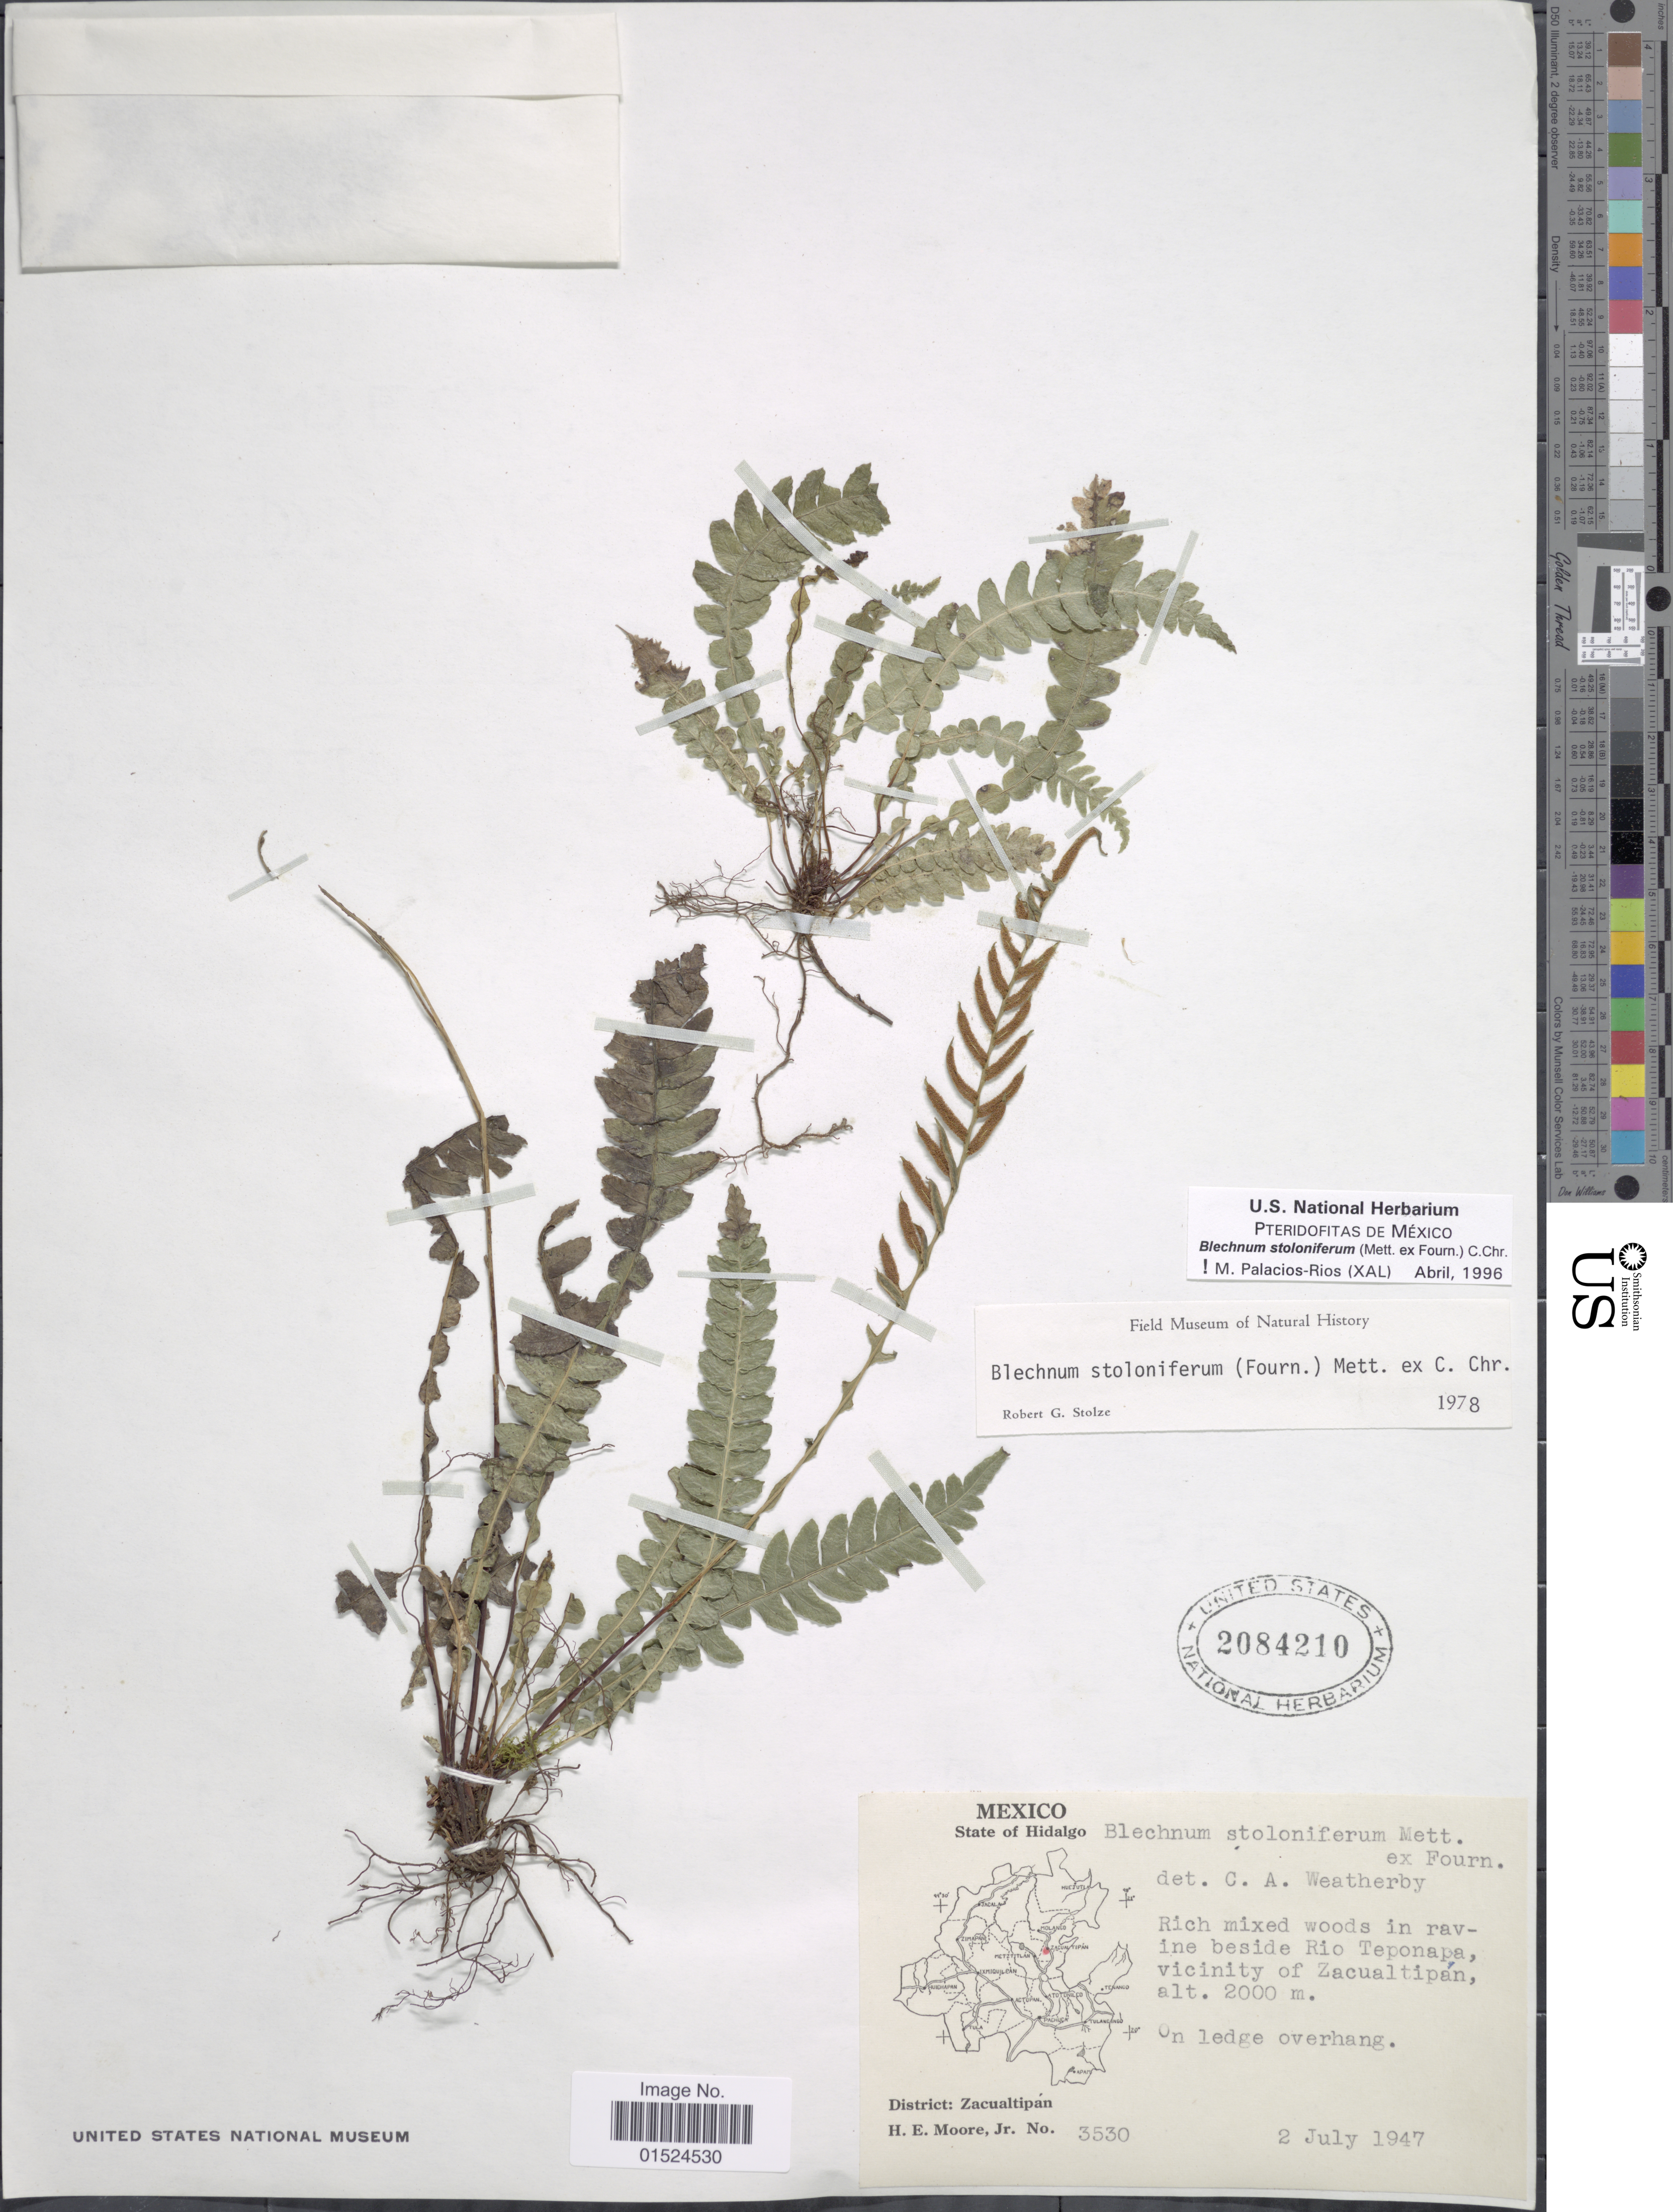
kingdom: Plantae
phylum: Tracheophyta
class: Polypodiopsida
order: Polypodiales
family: Blechnaceae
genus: Blechnum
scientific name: Blechnum stoloniferum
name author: (Mett. ex E. Fourn.) C. Chr.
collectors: H. E. Moore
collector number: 3530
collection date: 1947-07-02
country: Mexico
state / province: Hidalgo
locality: Rich mixed woods in ravine beside Rio Teponapa, vicinity of Zacualtipán, District: Zacualtipán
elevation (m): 2000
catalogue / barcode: US 2084210